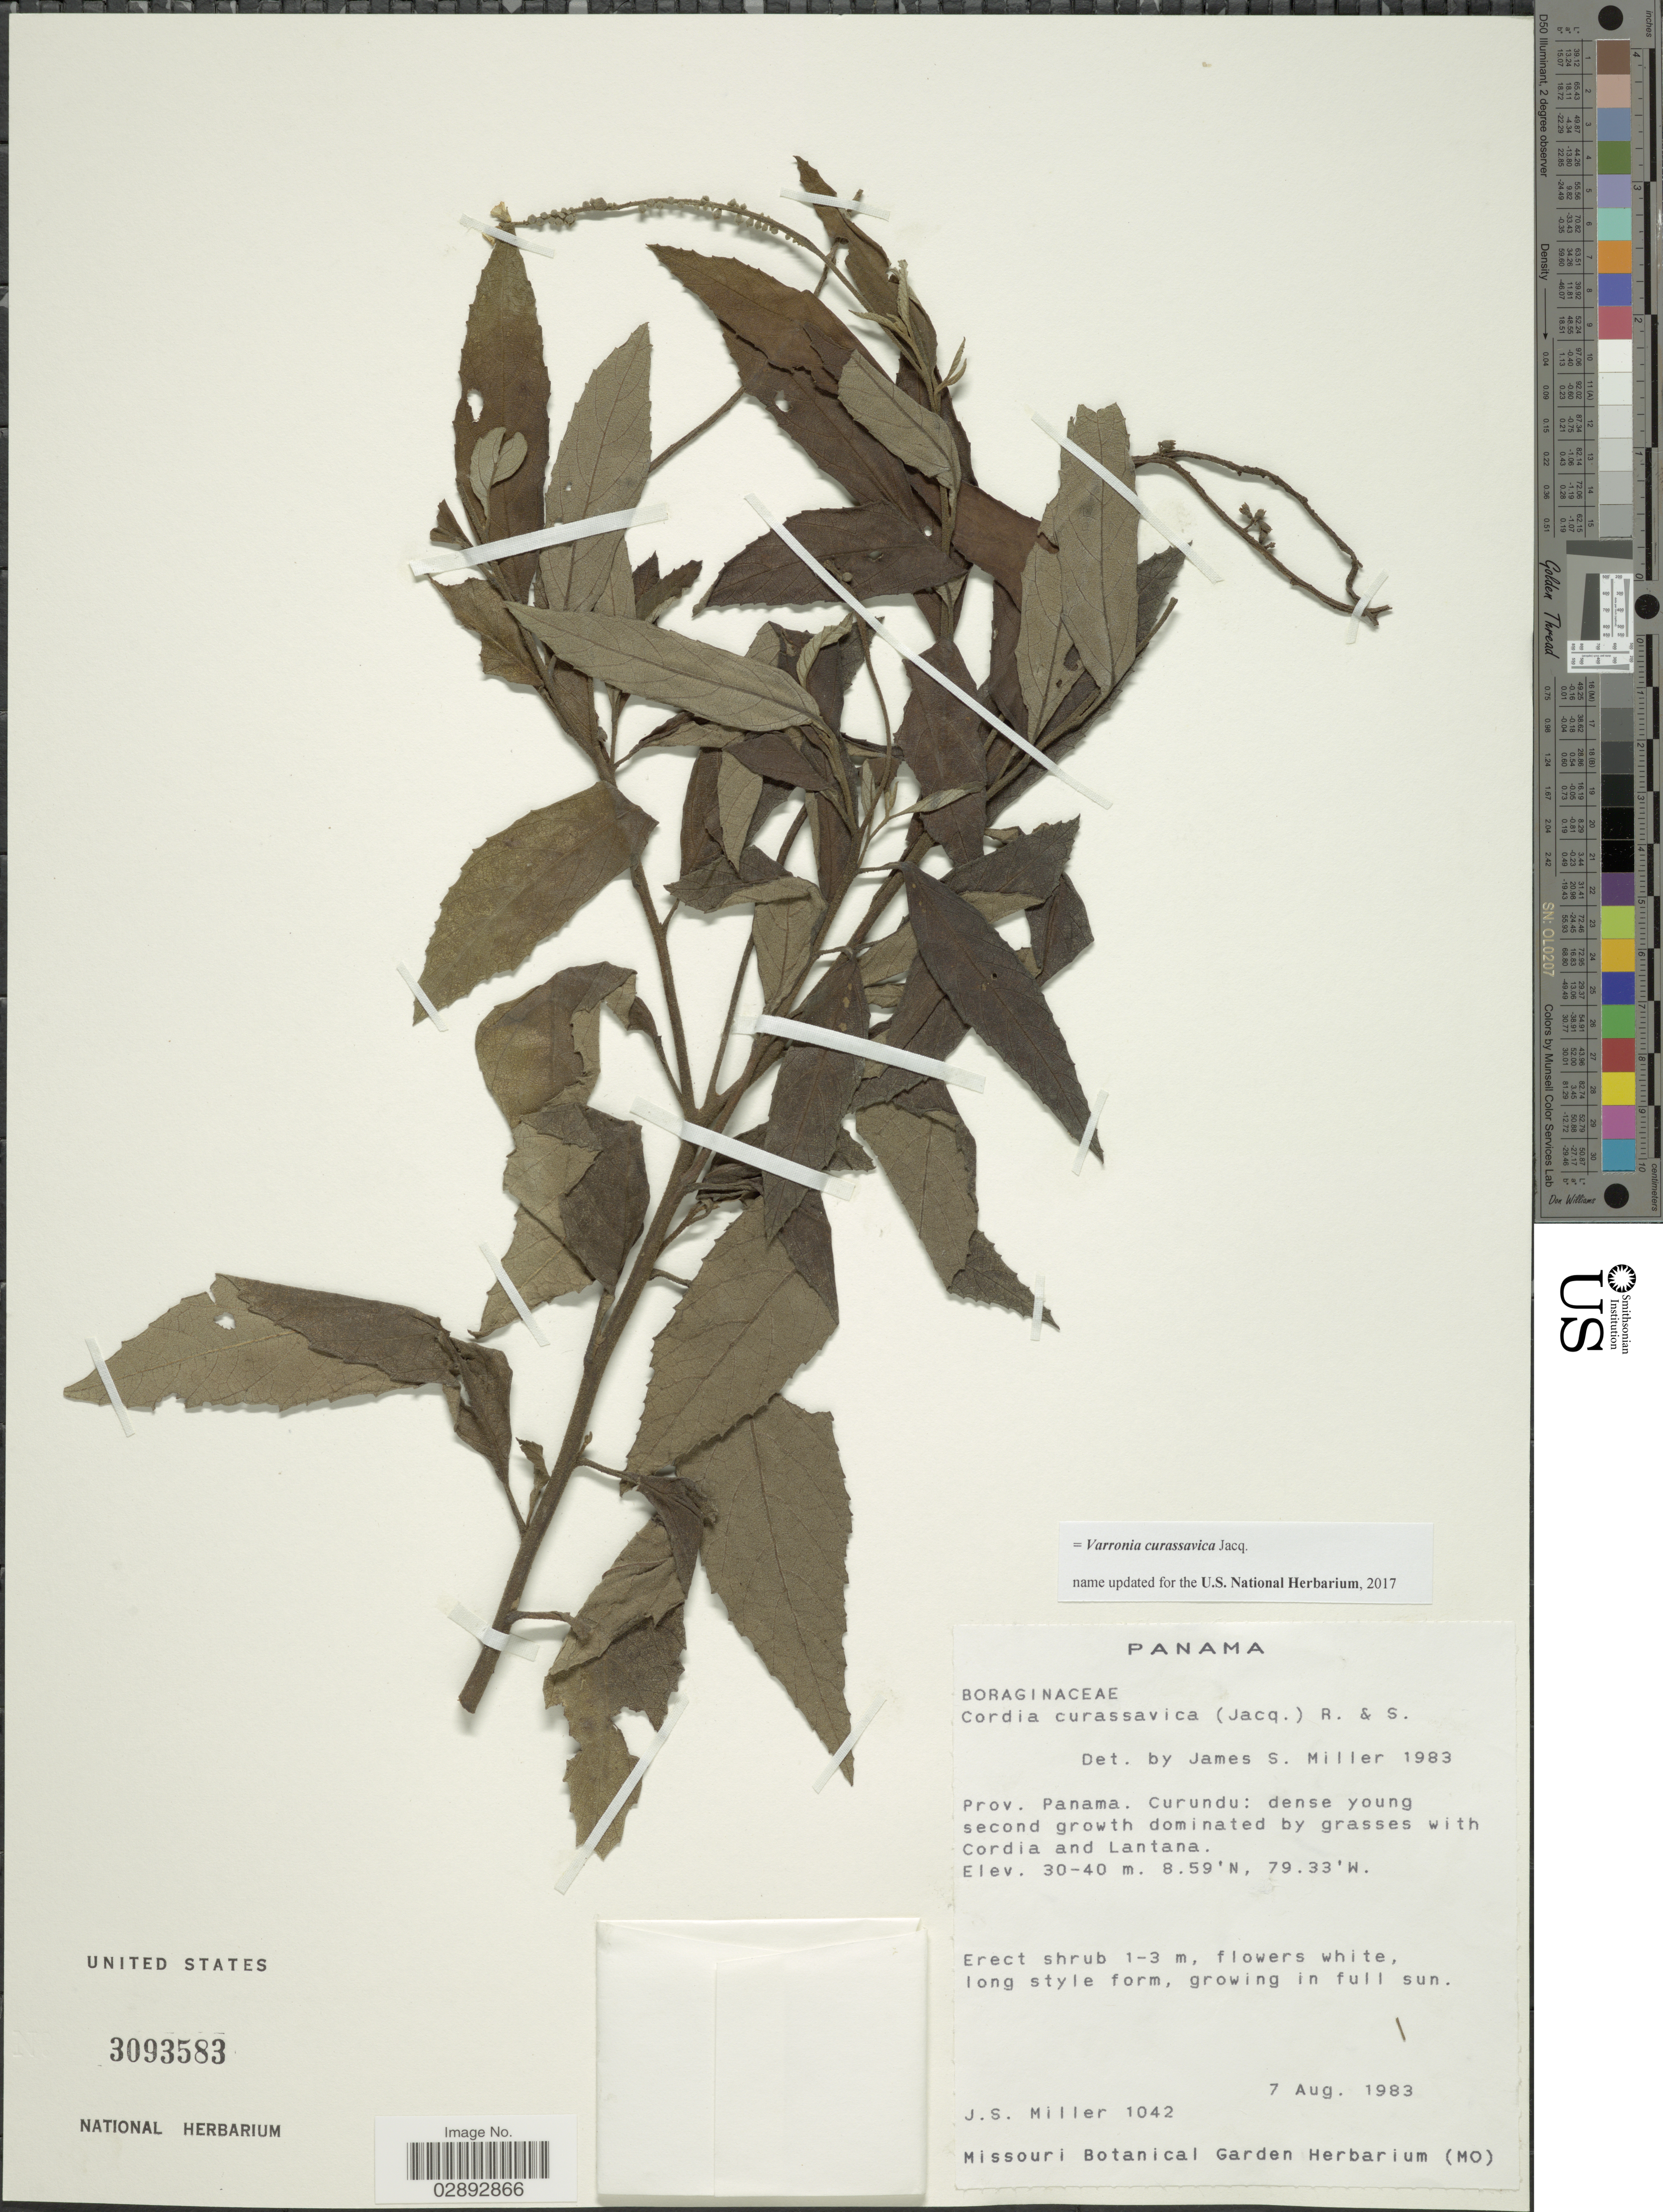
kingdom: Plantae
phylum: Tracheophyta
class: Magnoliopsida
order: Boraginales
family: Cordiaceae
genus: Varronia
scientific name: Varronia curassavica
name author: Jacq.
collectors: J. S. Miller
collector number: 1042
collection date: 1983-08-07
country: Panama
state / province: Panamá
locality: Prov. Panama. Curundu.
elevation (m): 30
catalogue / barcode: US 3093583